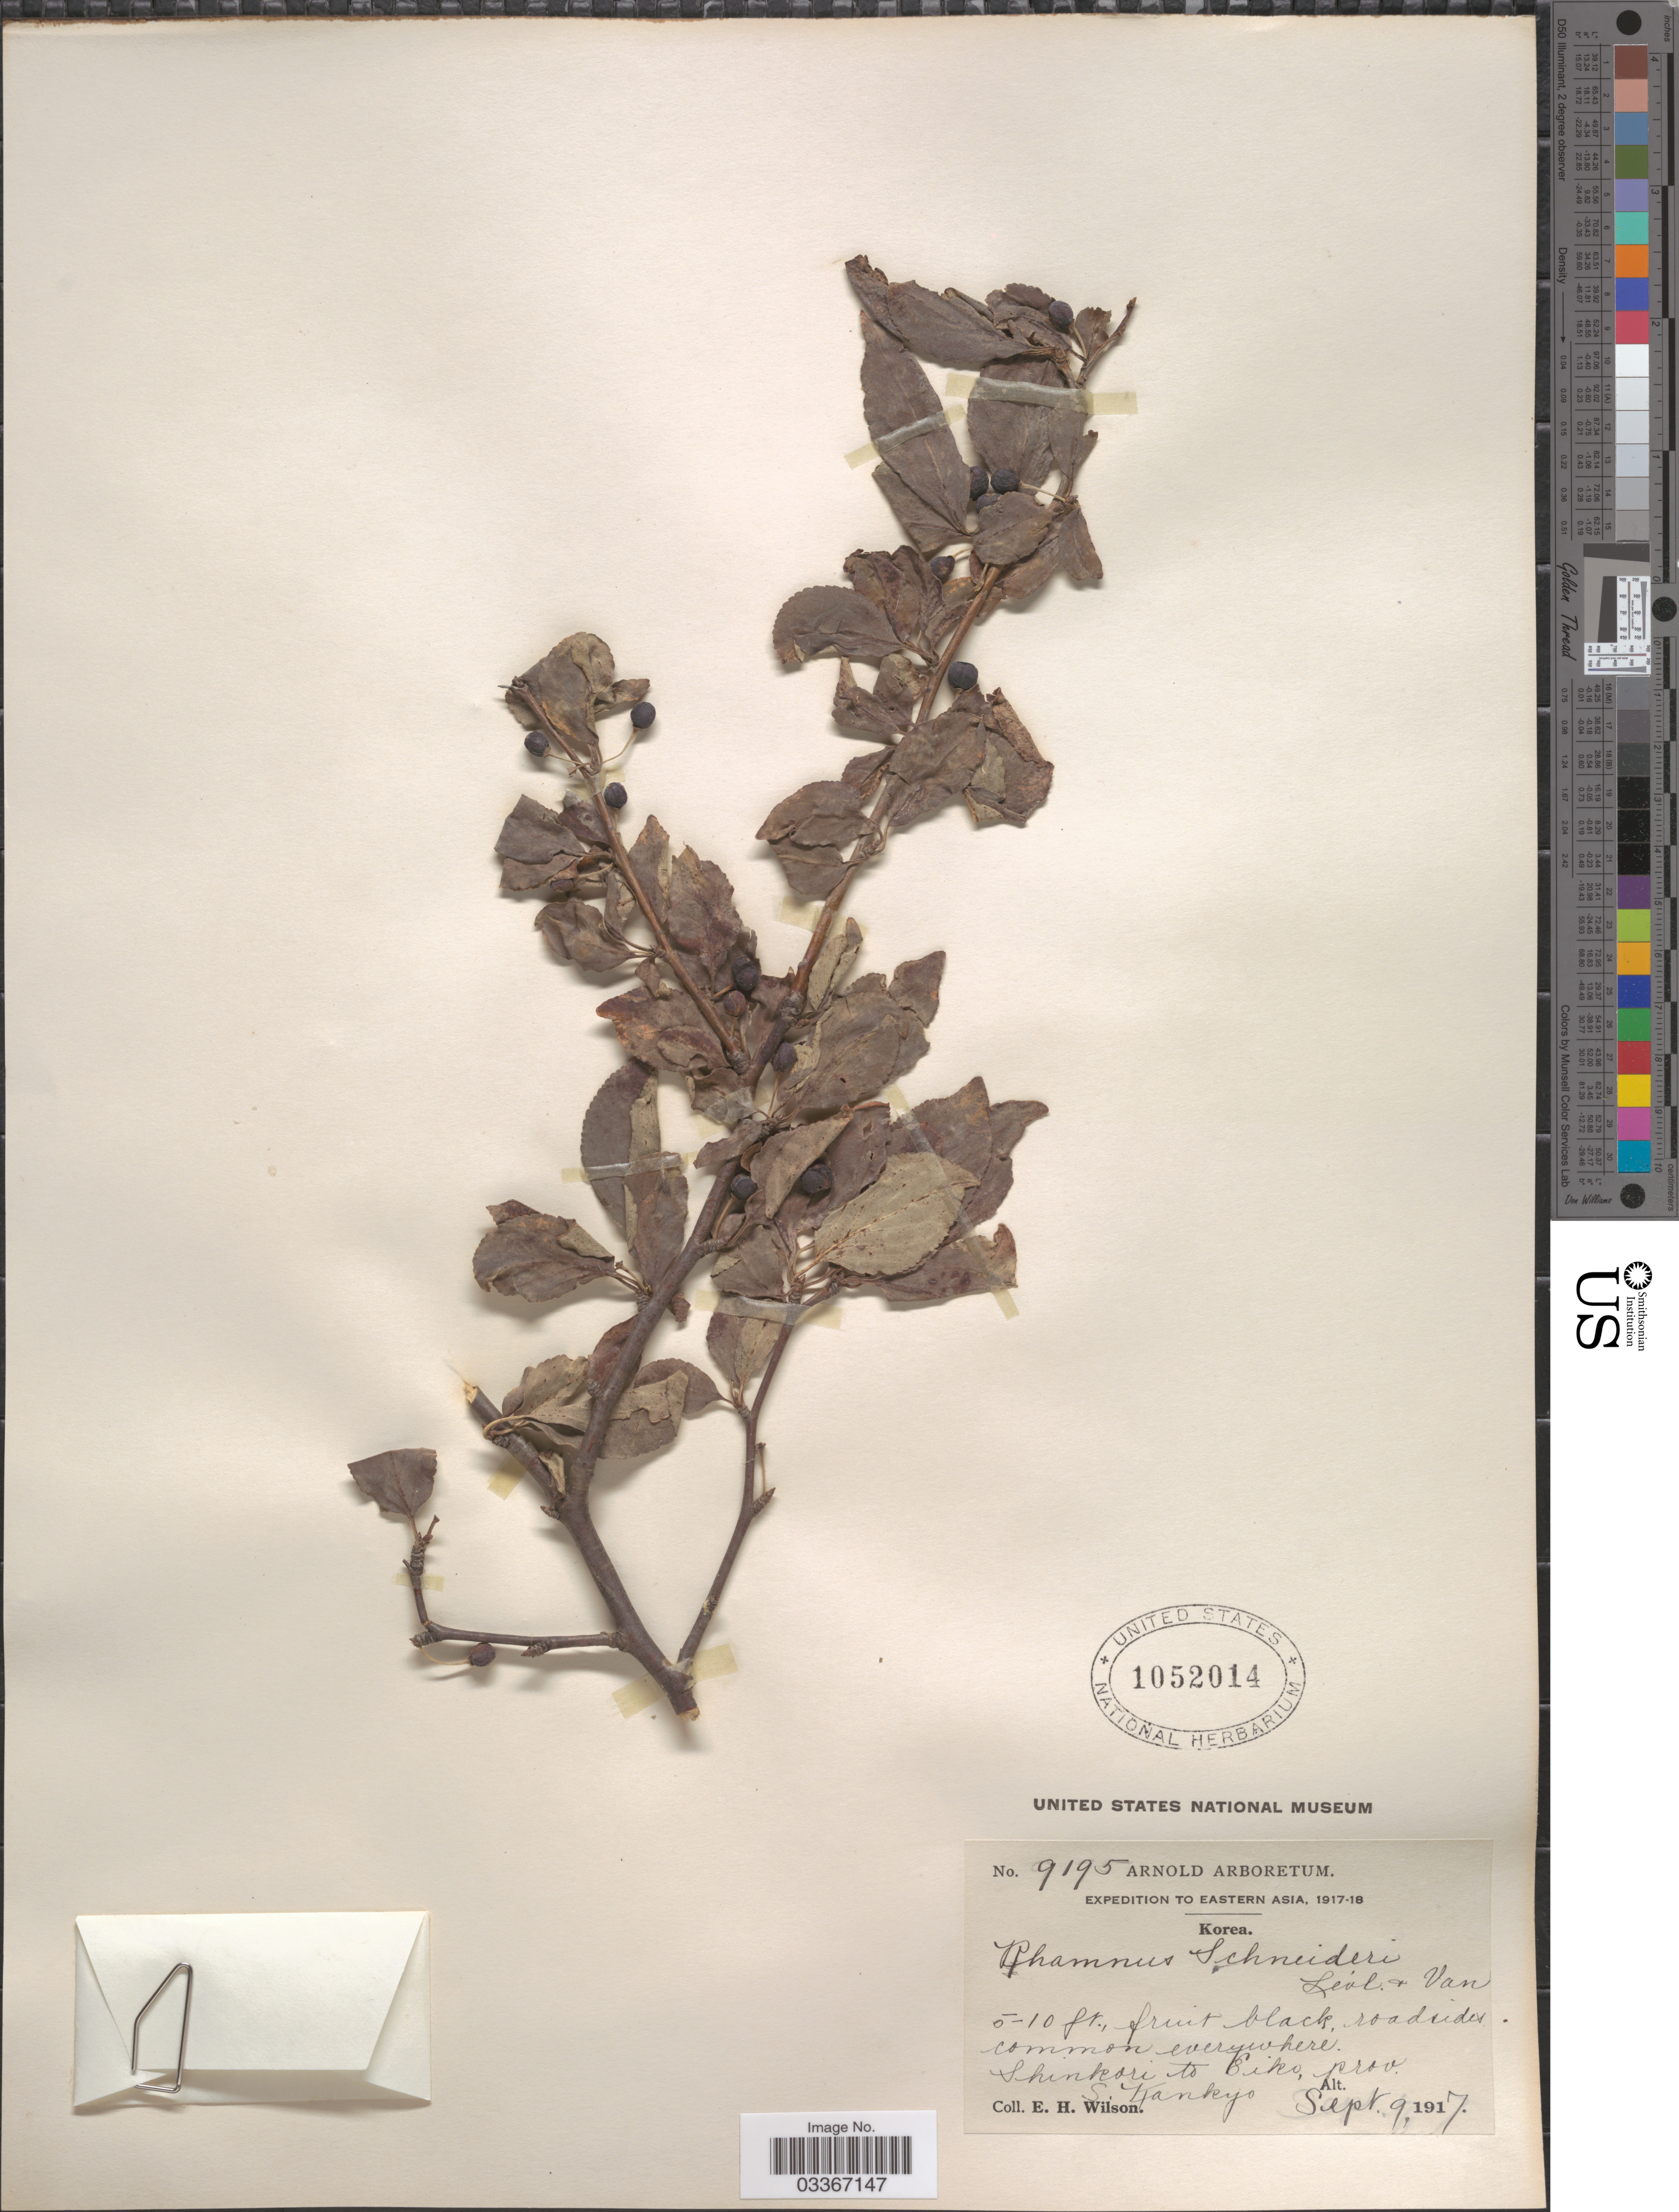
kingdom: Plantae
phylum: Tracheophyta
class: Magnoliopsida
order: Rosales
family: Rhamnaceae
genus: Rhamnus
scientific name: Rhamnus schneideri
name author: H. Lév. & Vaniot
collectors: E. Wilson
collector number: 9195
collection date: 1917-09-09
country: North Korea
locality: Eastern Asia. Korea. Shinkori to Biko, prov. S. Kankyo.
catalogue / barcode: US 1052014